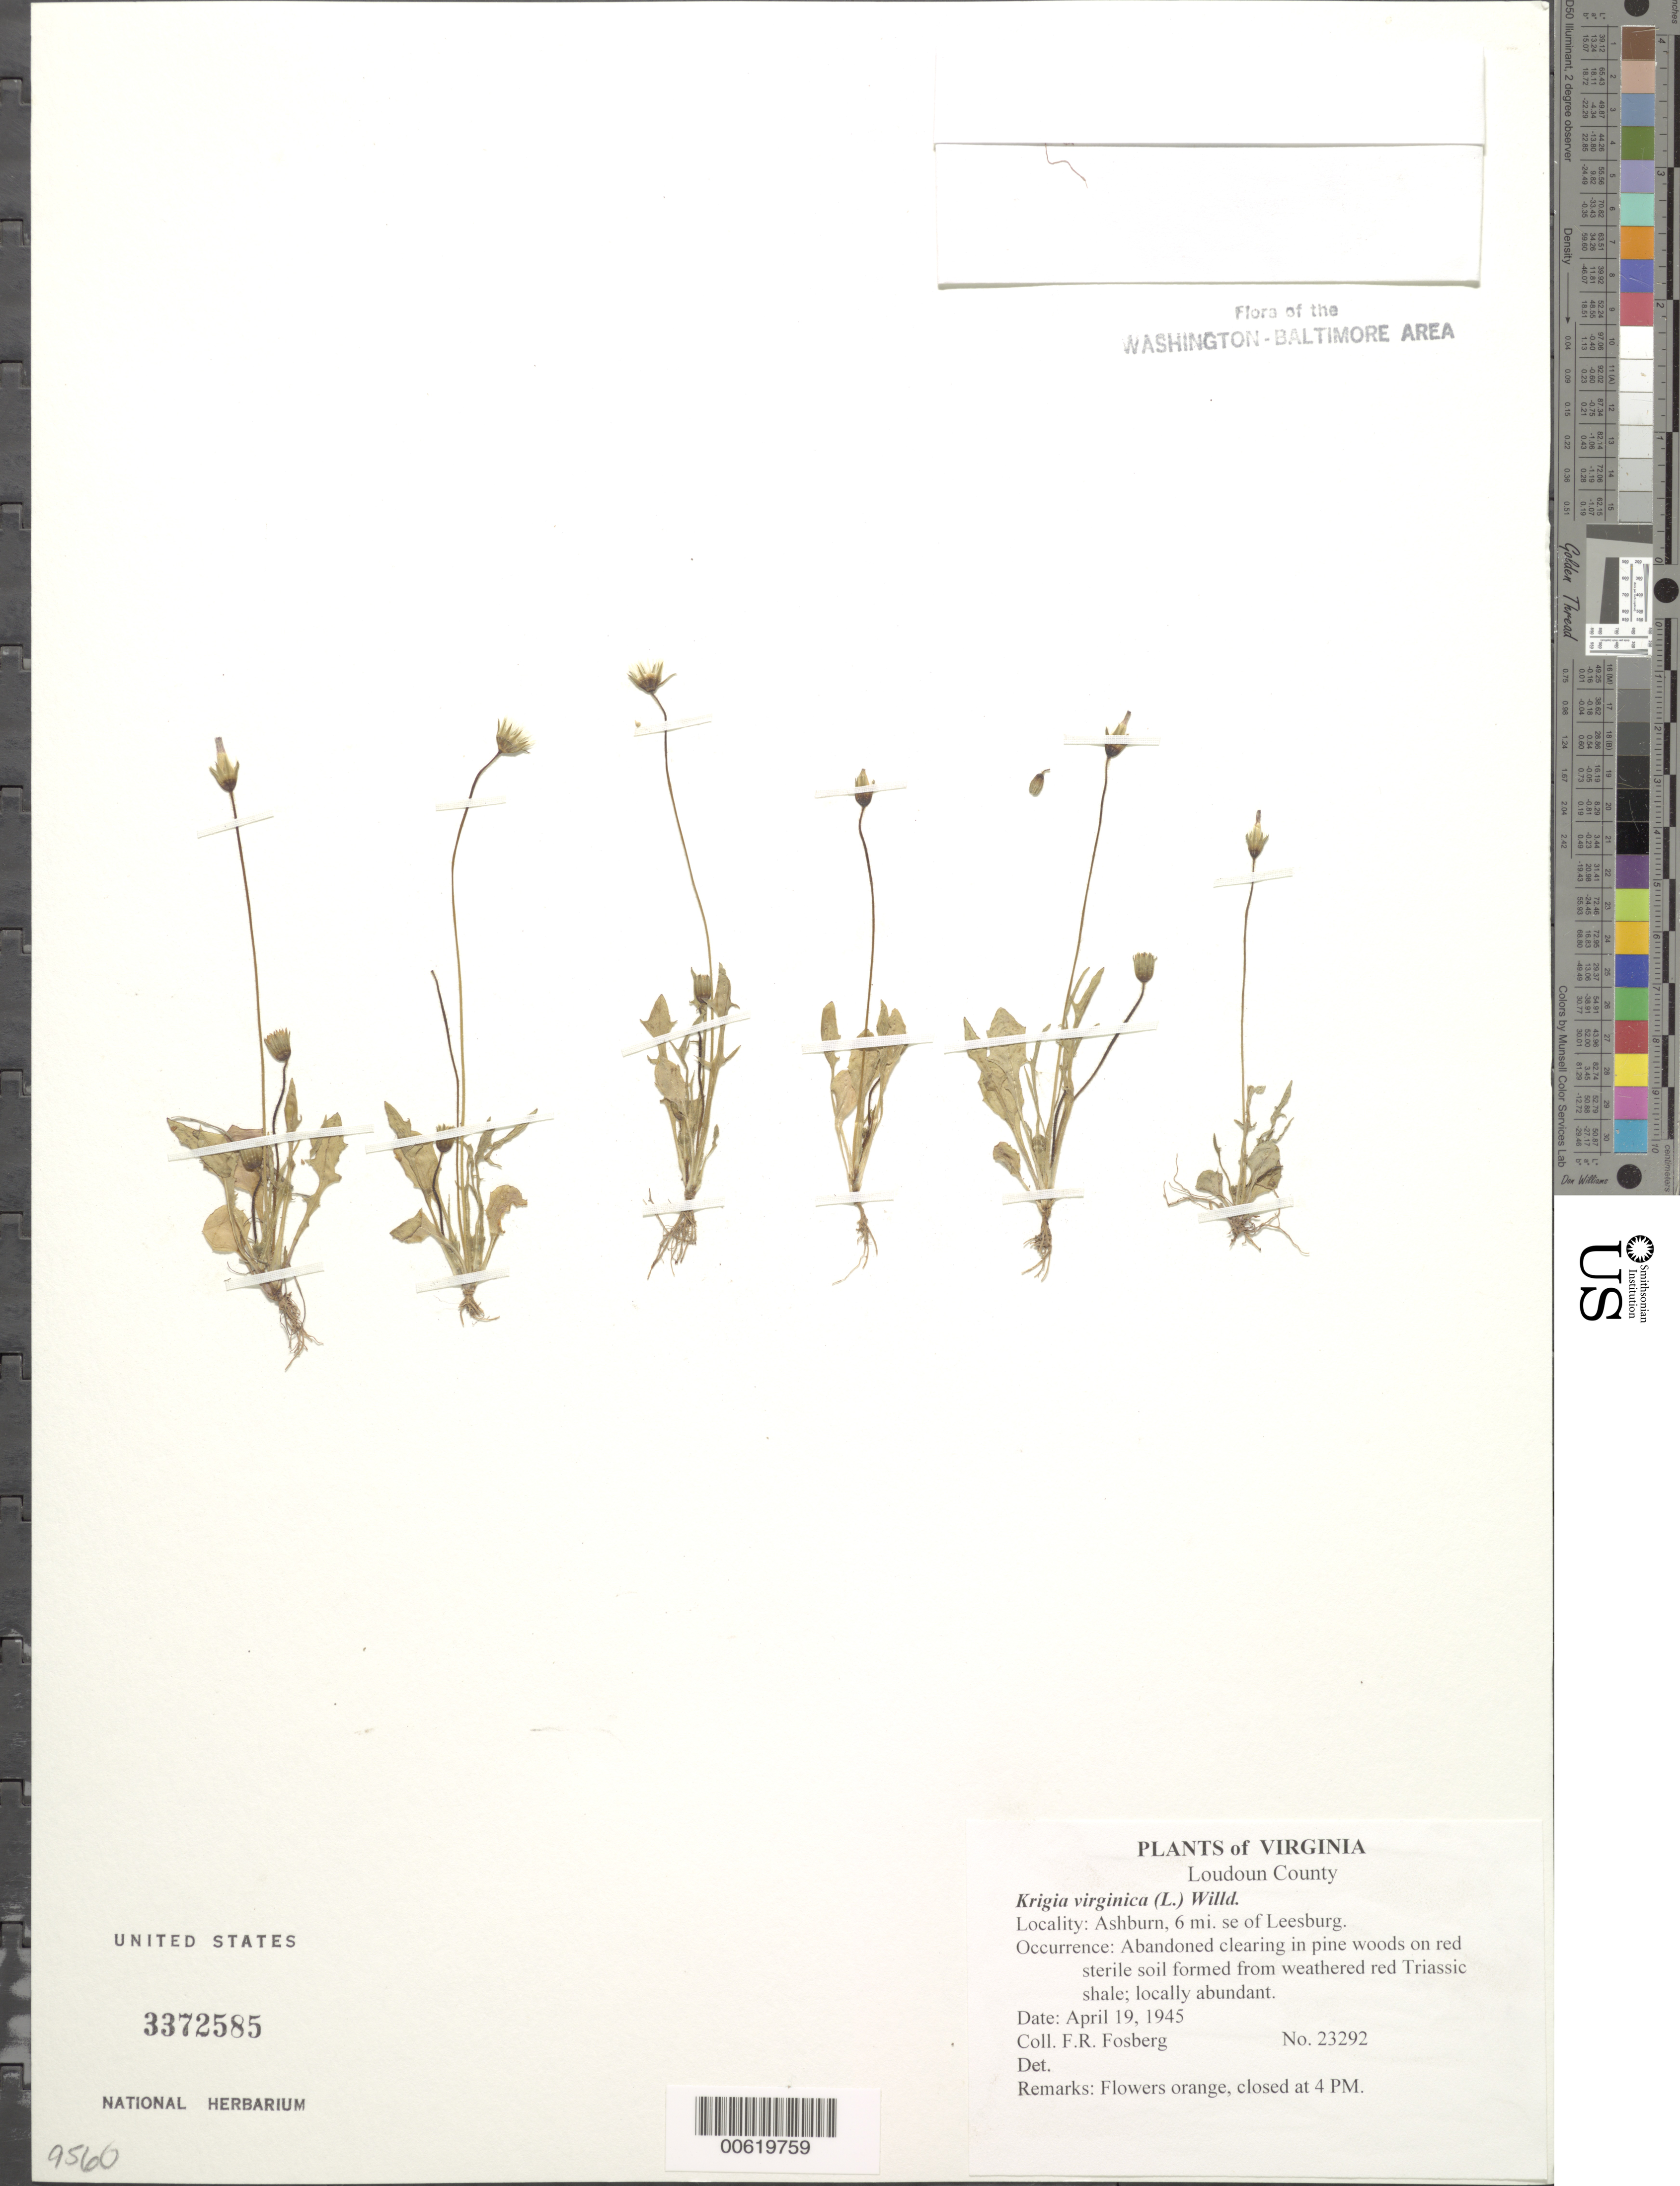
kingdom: Plantae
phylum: Tracheophyta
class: Magnoliopsida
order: Asterales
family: Asteraceae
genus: Krigia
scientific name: Krigia virginica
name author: (L.) Willd.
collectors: F. R. Fosberg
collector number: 23292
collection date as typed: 19 Apr 1945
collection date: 1945-04-19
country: United States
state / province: Virginia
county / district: Loudoun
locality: Ashburn, 6 mi. SE of Leesburg.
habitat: Abandoned clearing in pine woods on red sterile soil formed from weathered red Triassic shale; locally abundant.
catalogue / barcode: US 3372585